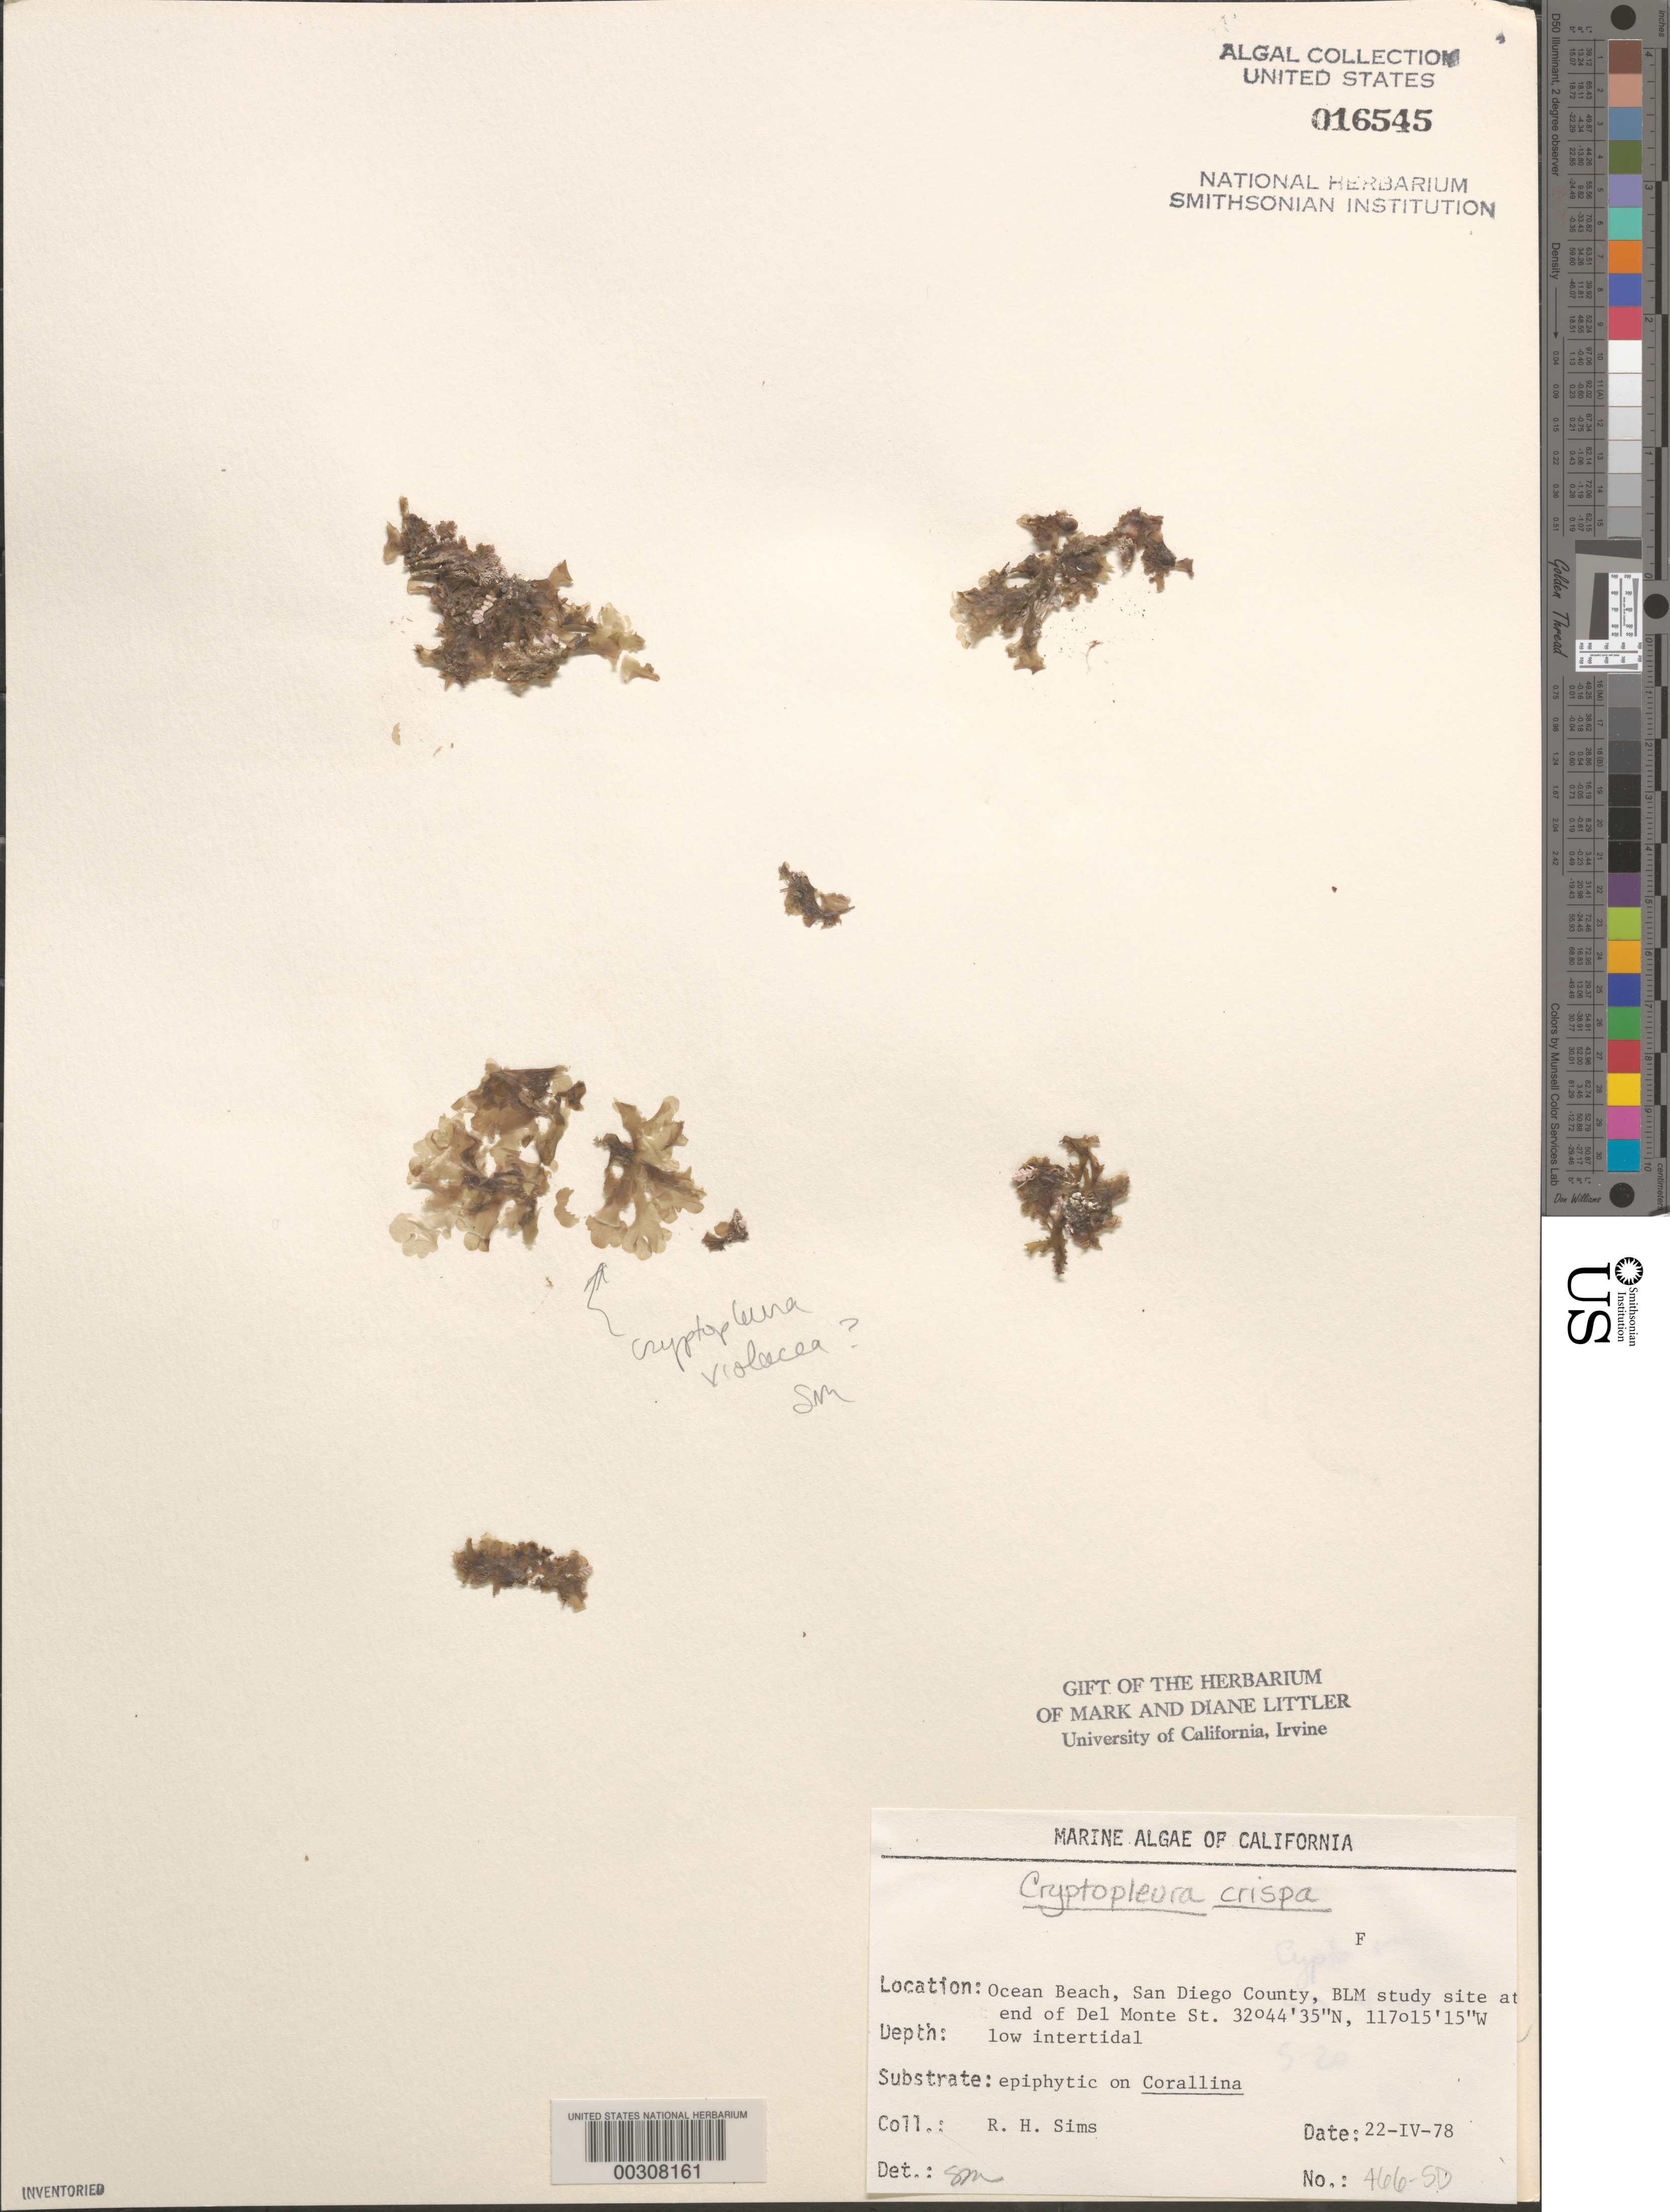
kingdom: Plantae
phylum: Rhodophyta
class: Florideophyceae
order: Ceramiales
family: Delesseriaceae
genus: Cryptopleura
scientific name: Cryptopleura crispa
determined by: Murray, S. N.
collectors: R. H. Sims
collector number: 466-sd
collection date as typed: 22 Apr 1978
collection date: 1978-04-22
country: United States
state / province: California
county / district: San Diego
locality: Ocean Beach, end of Del Monte Street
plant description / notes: BLM-SOCALBIGHT Rocky Intertidal Survey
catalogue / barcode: US 16545